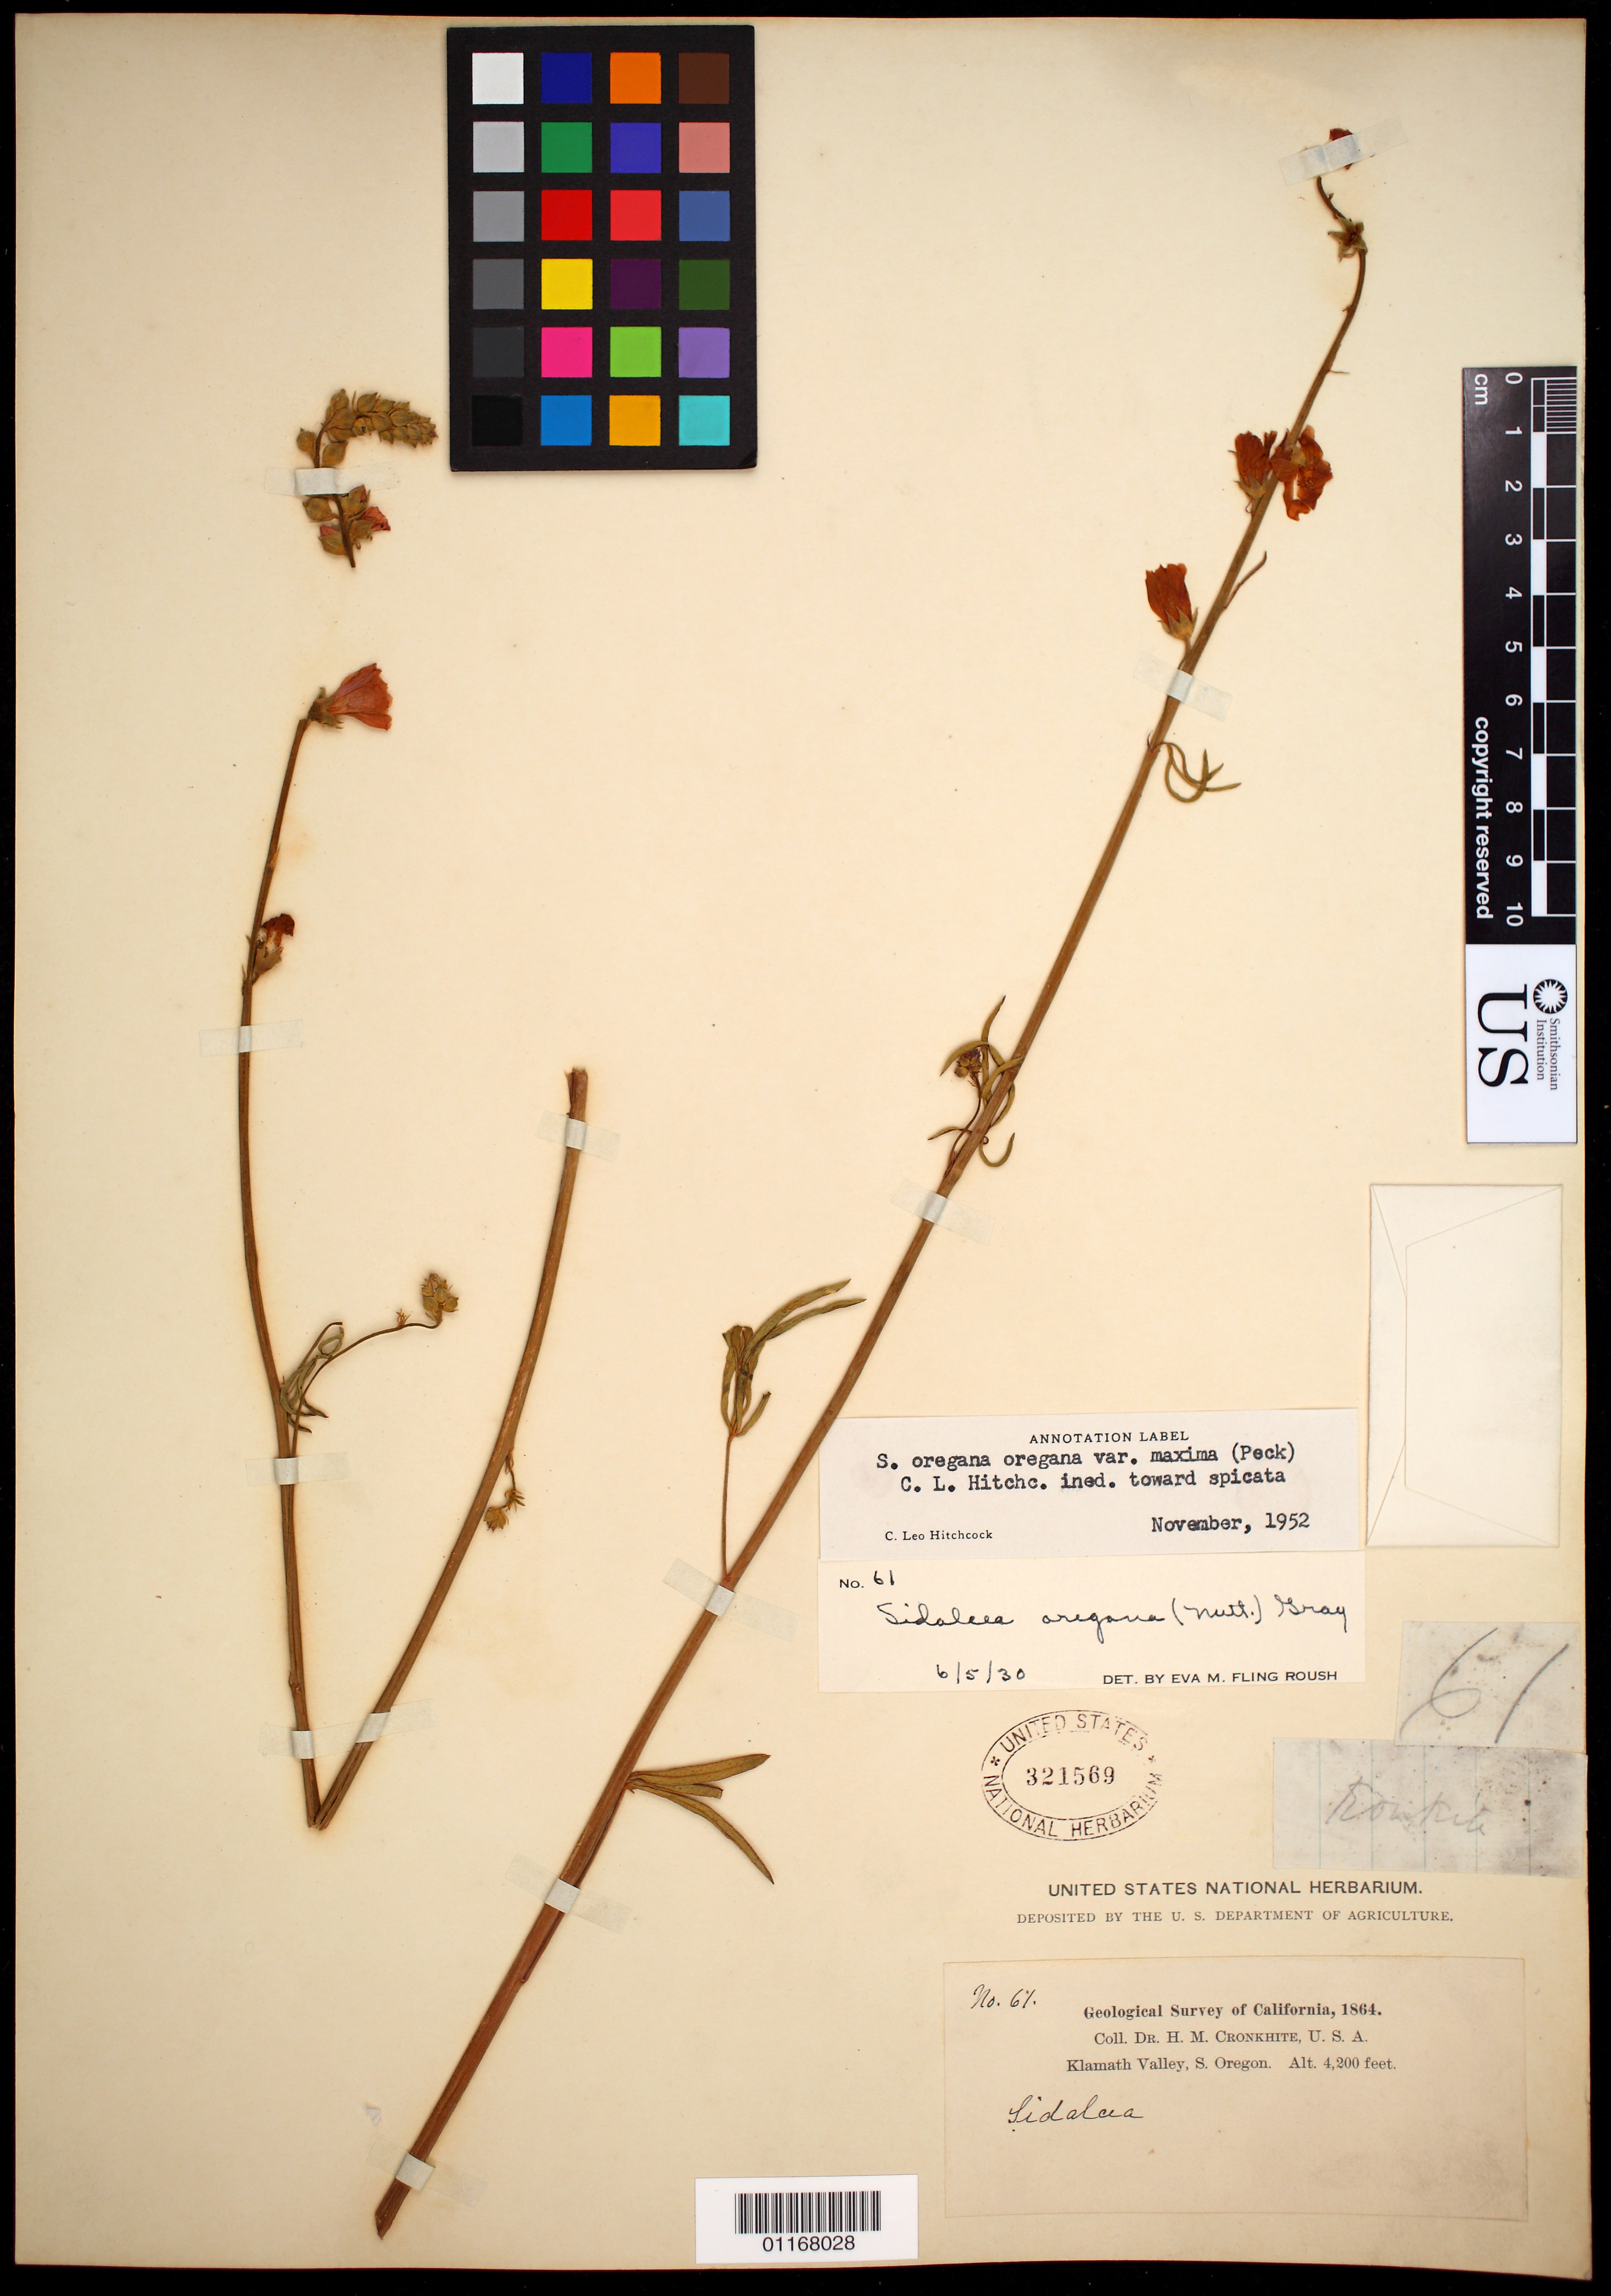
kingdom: Plantae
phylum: Tracheophyta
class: Magnoliopsida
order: Malvales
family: Malvaceae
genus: Sidalcea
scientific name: Sidalcea oregana var. minor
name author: (M. Peck) C.L. Hitchc.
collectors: C. Wright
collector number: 61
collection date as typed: May 1849 to -- Oct 1849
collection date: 1849-05/1849-10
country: United States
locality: from Western Texas to El Paso, New Mexico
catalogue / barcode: US 321569